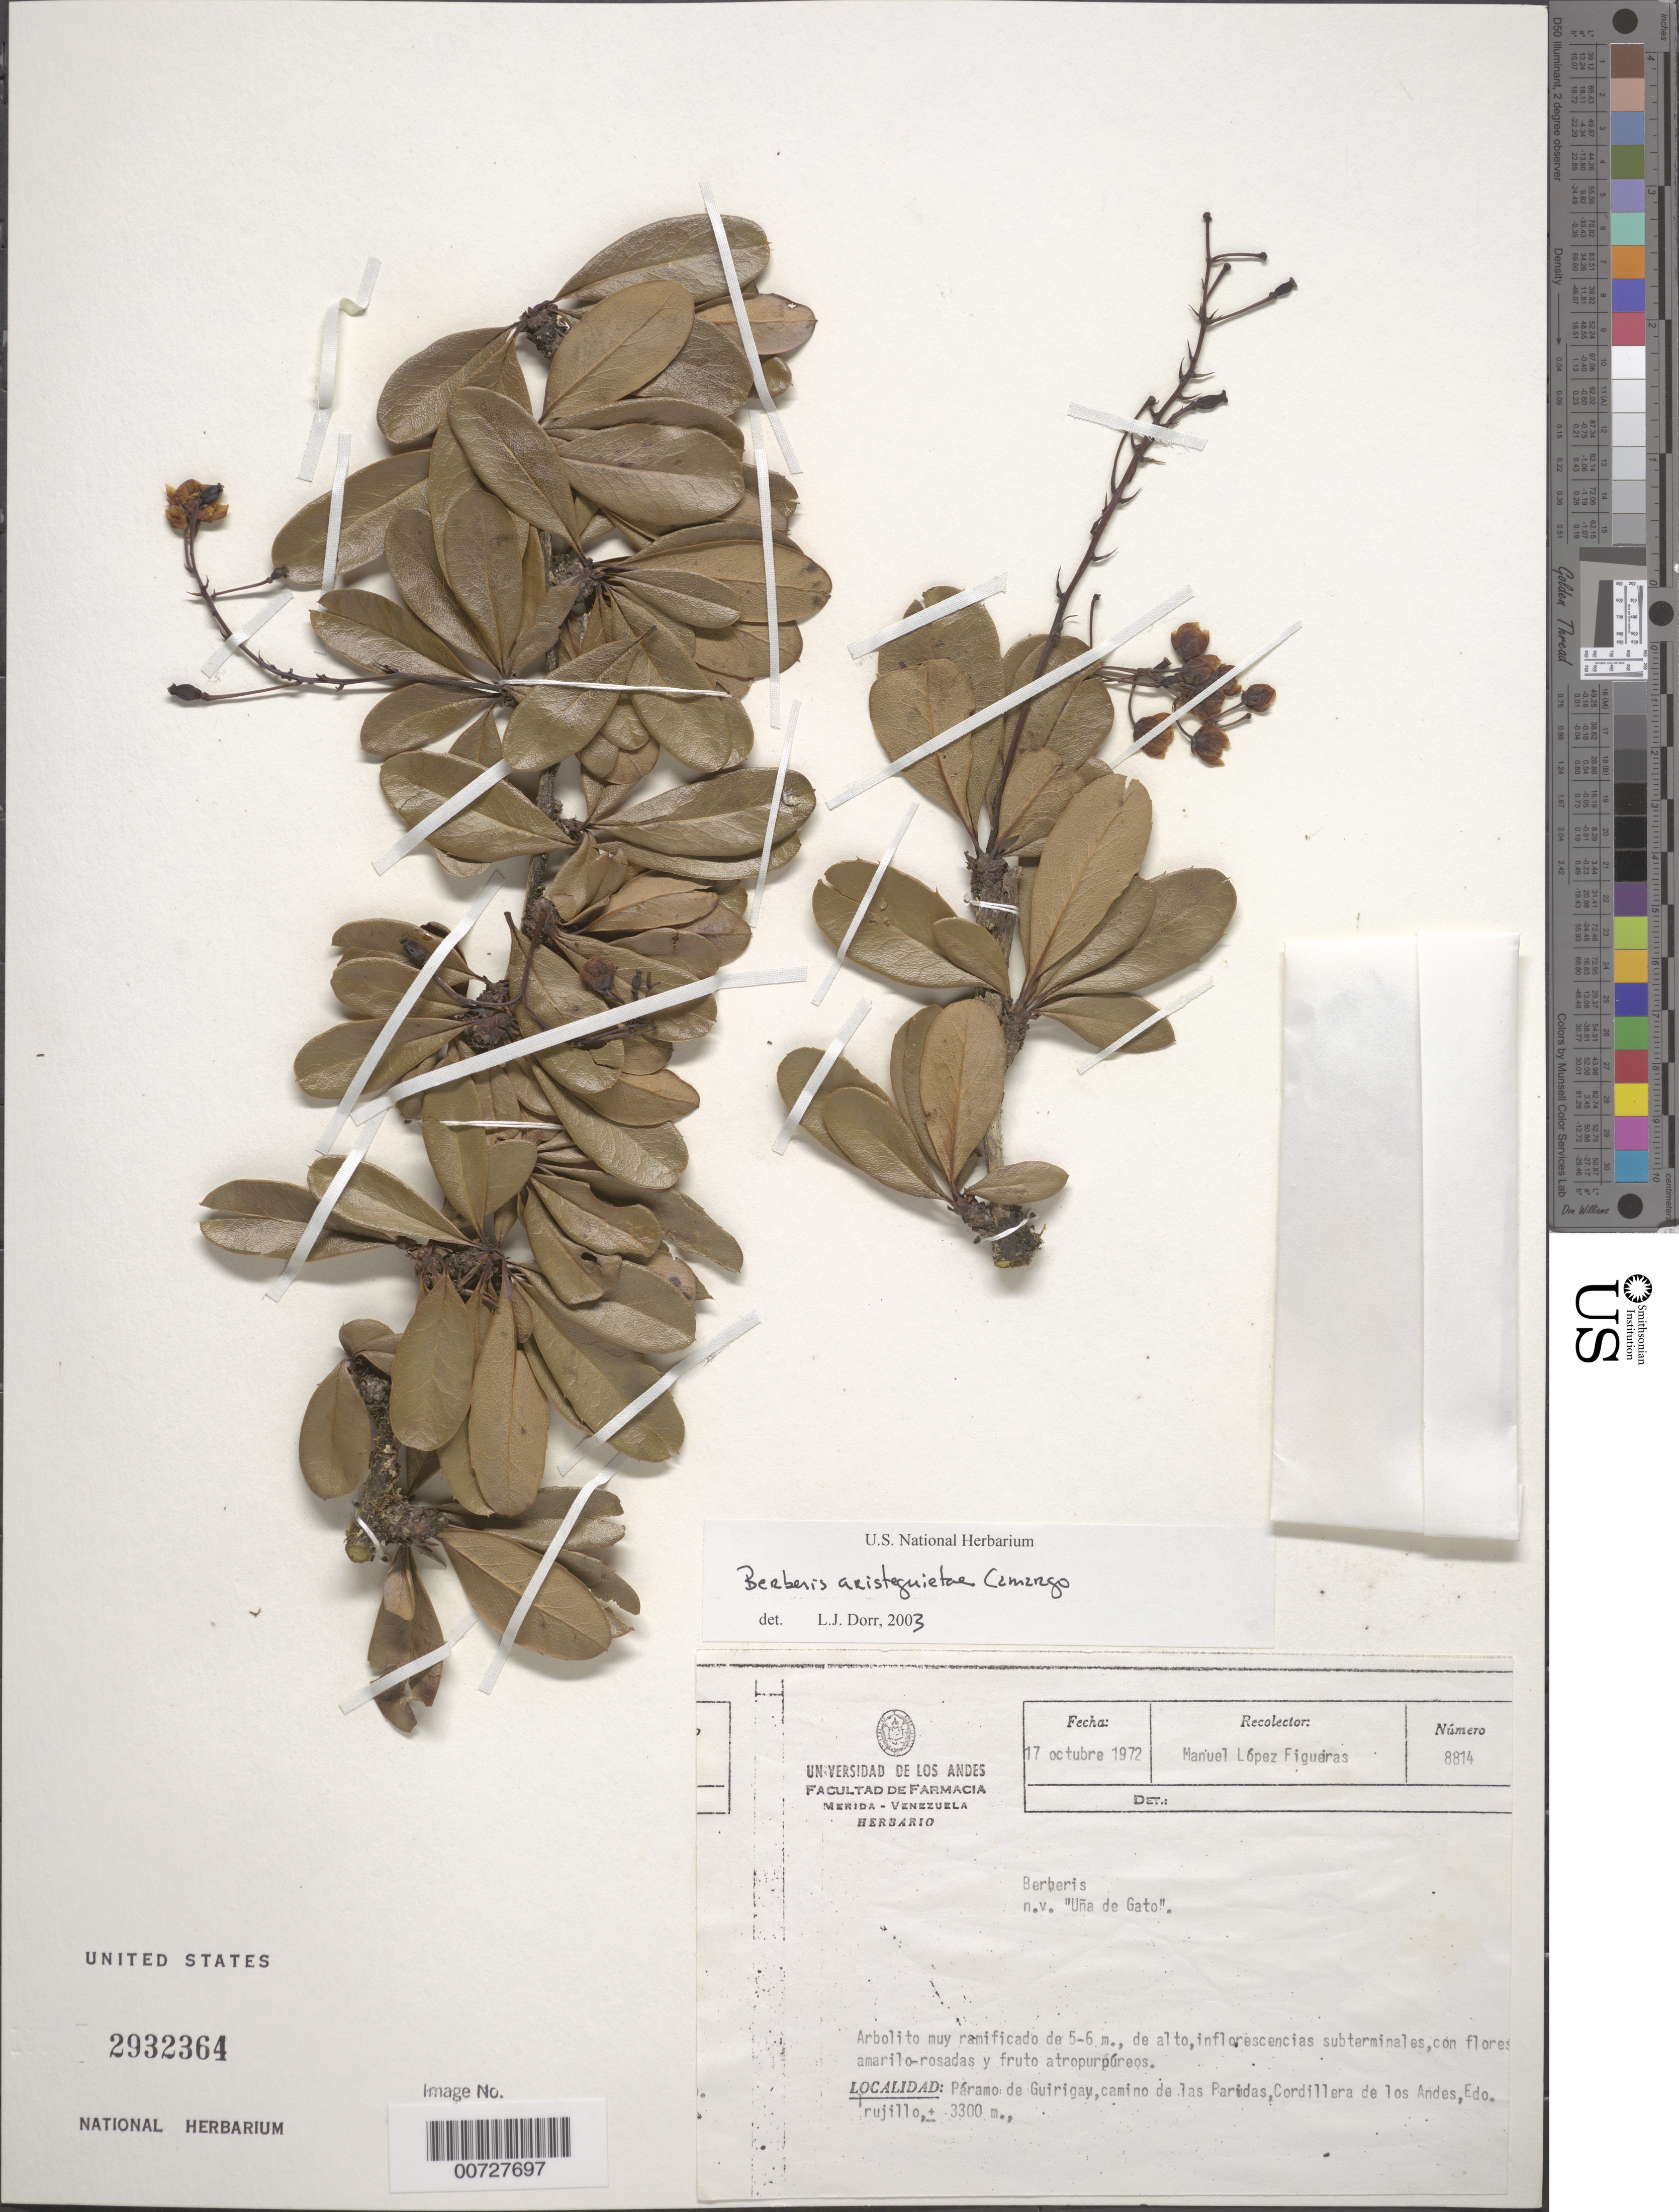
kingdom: Plantae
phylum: Tracheophyta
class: Magnoliopsida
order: Ranunculales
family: Berberidaceae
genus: Berberis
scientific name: Berberis aristeguietae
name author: L.A. Camargo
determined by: Dorr, L. J., (BOT), Smithsonian Institution - National Museum of Natural History (UNITED STATES)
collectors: M. López Figueiras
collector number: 8814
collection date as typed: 17 Oct 1972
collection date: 1972-10-17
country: Venezuela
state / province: Trujillo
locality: Páramo de Guirigay, camino de las Paridas, Cordillera de los Andes.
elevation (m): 3300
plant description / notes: Common name: Uña de Gato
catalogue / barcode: US 2932364